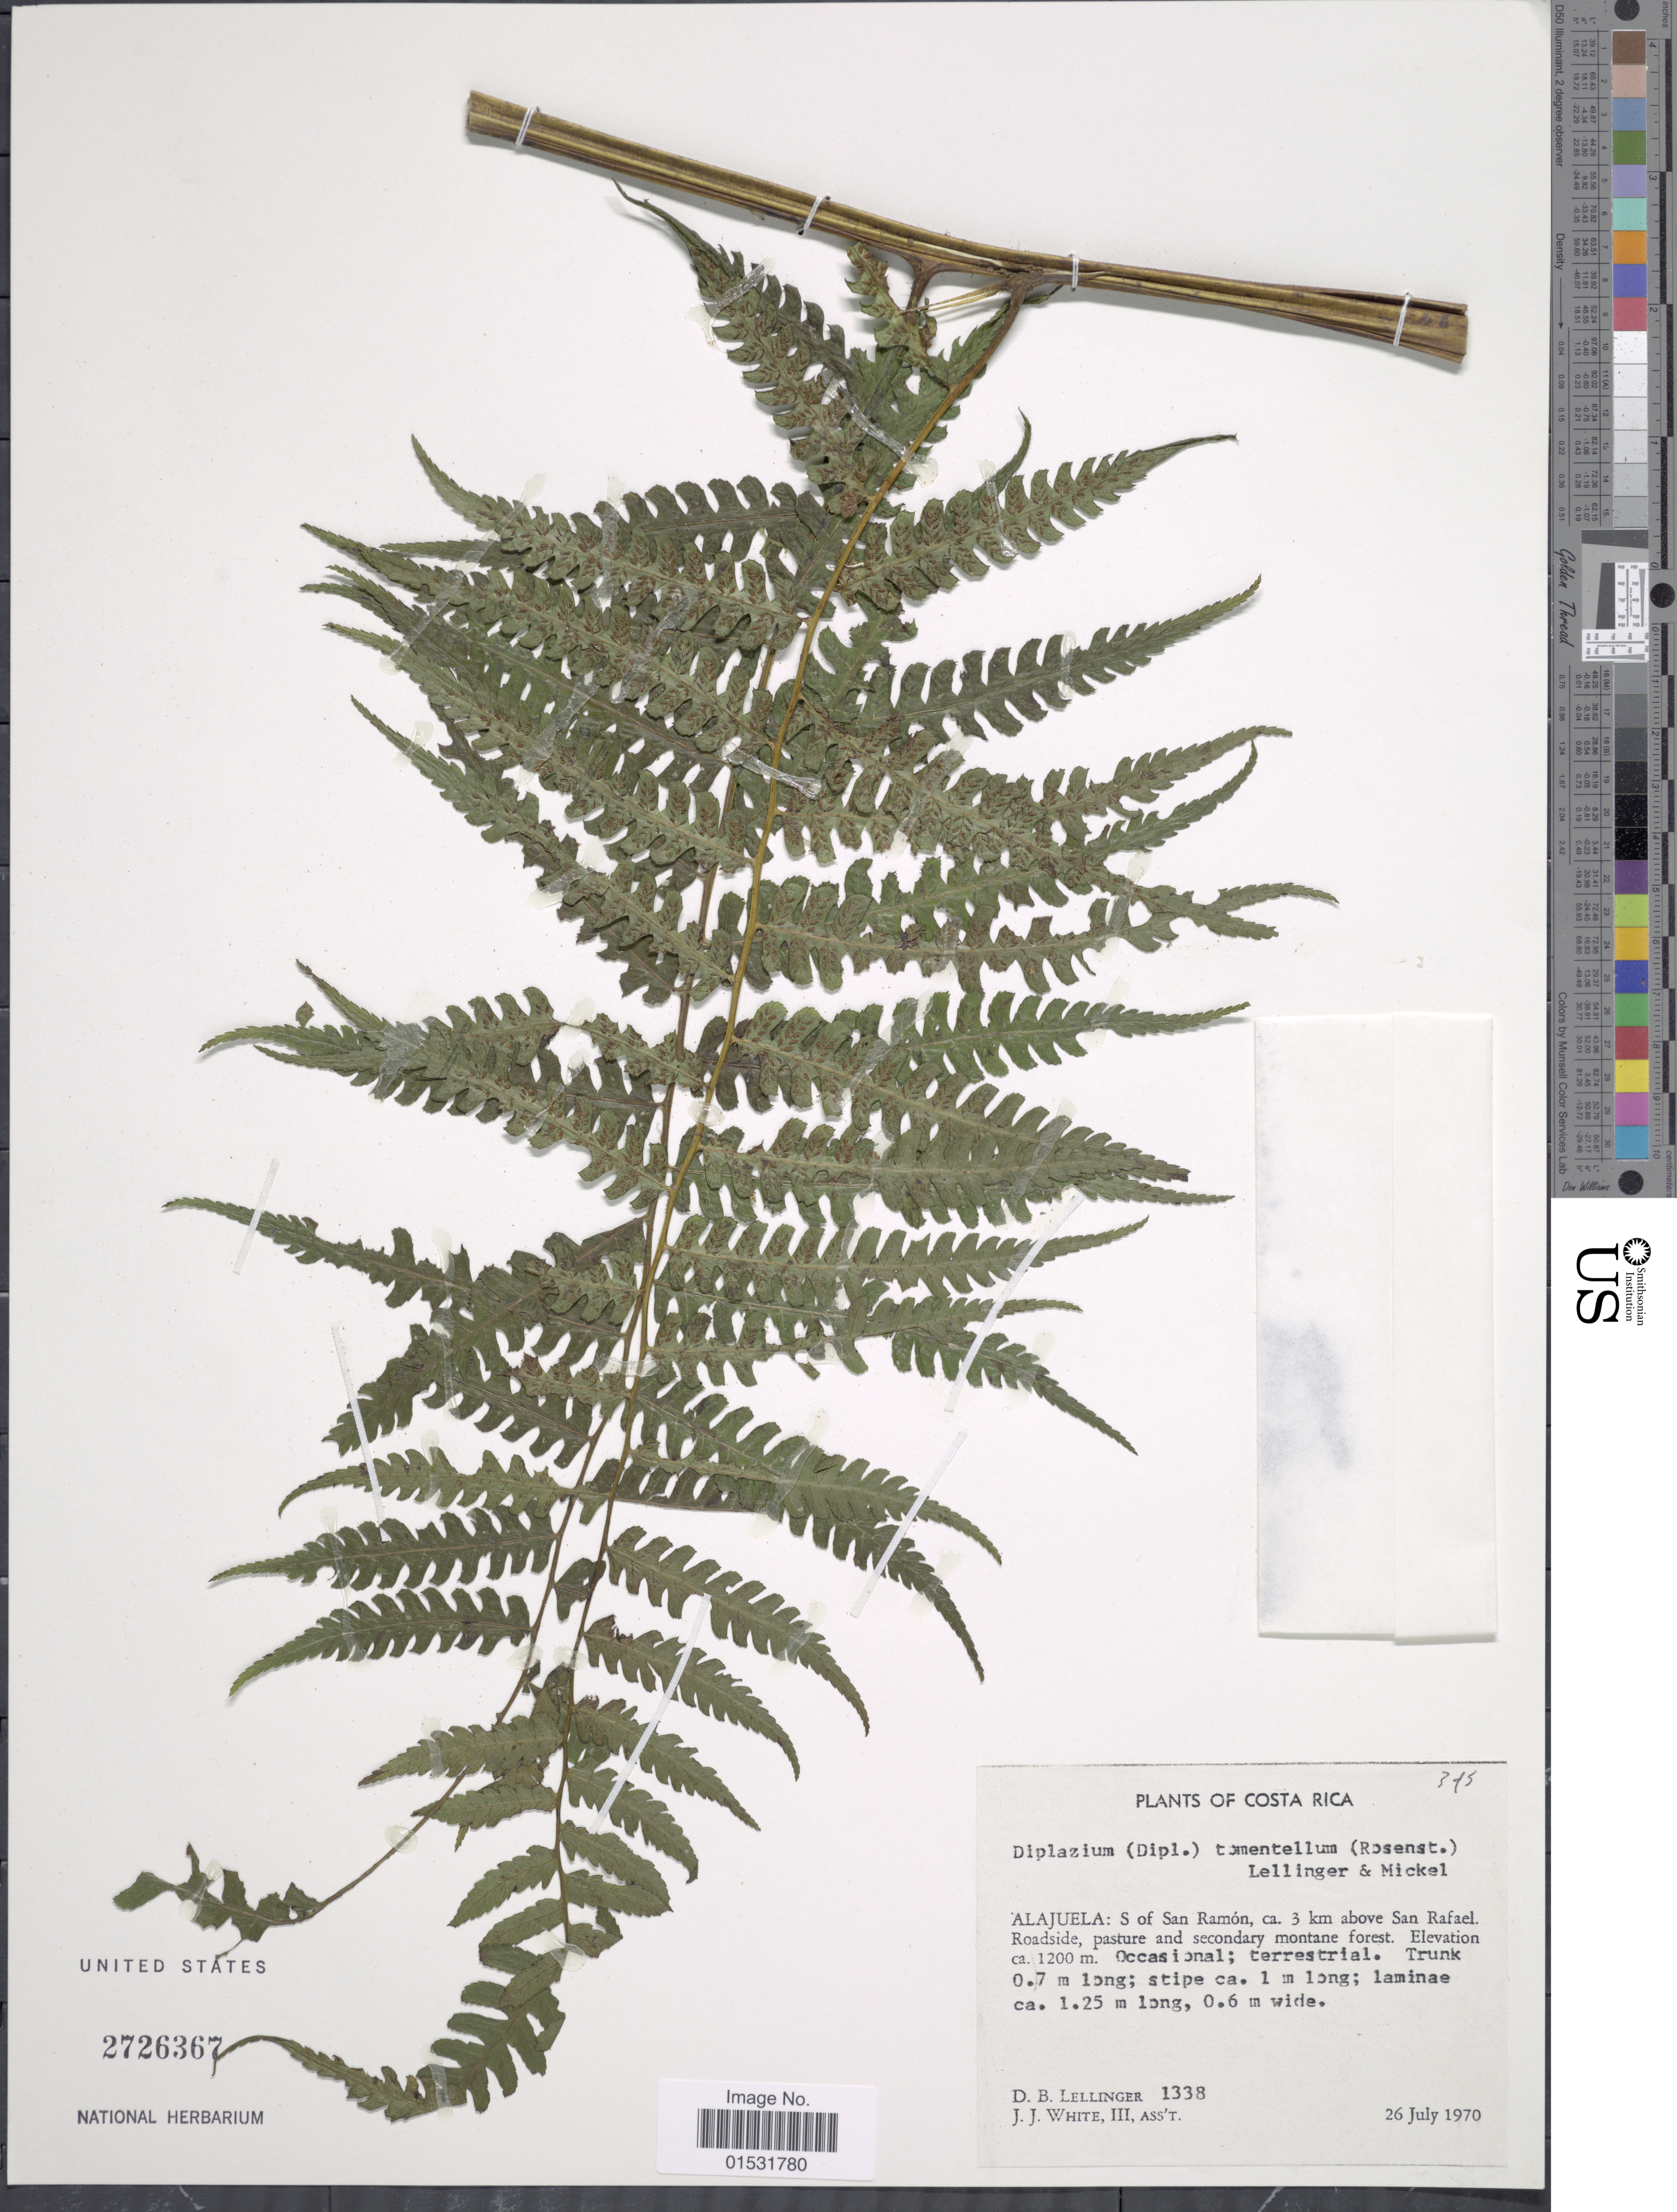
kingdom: Plantae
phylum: Tracheophyta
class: Polypodiopsida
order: Polypodiales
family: Athyriaceae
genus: Diplazium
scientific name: Diplazium hians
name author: Kunze ex Klotzsch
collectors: D. B. Lellinger & J. J. White III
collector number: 1338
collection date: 1970-07-26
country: Costa Rica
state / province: Alajuela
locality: S of San Ramon, ca. 3 km above San Rafael.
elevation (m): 1200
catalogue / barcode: US 2726367